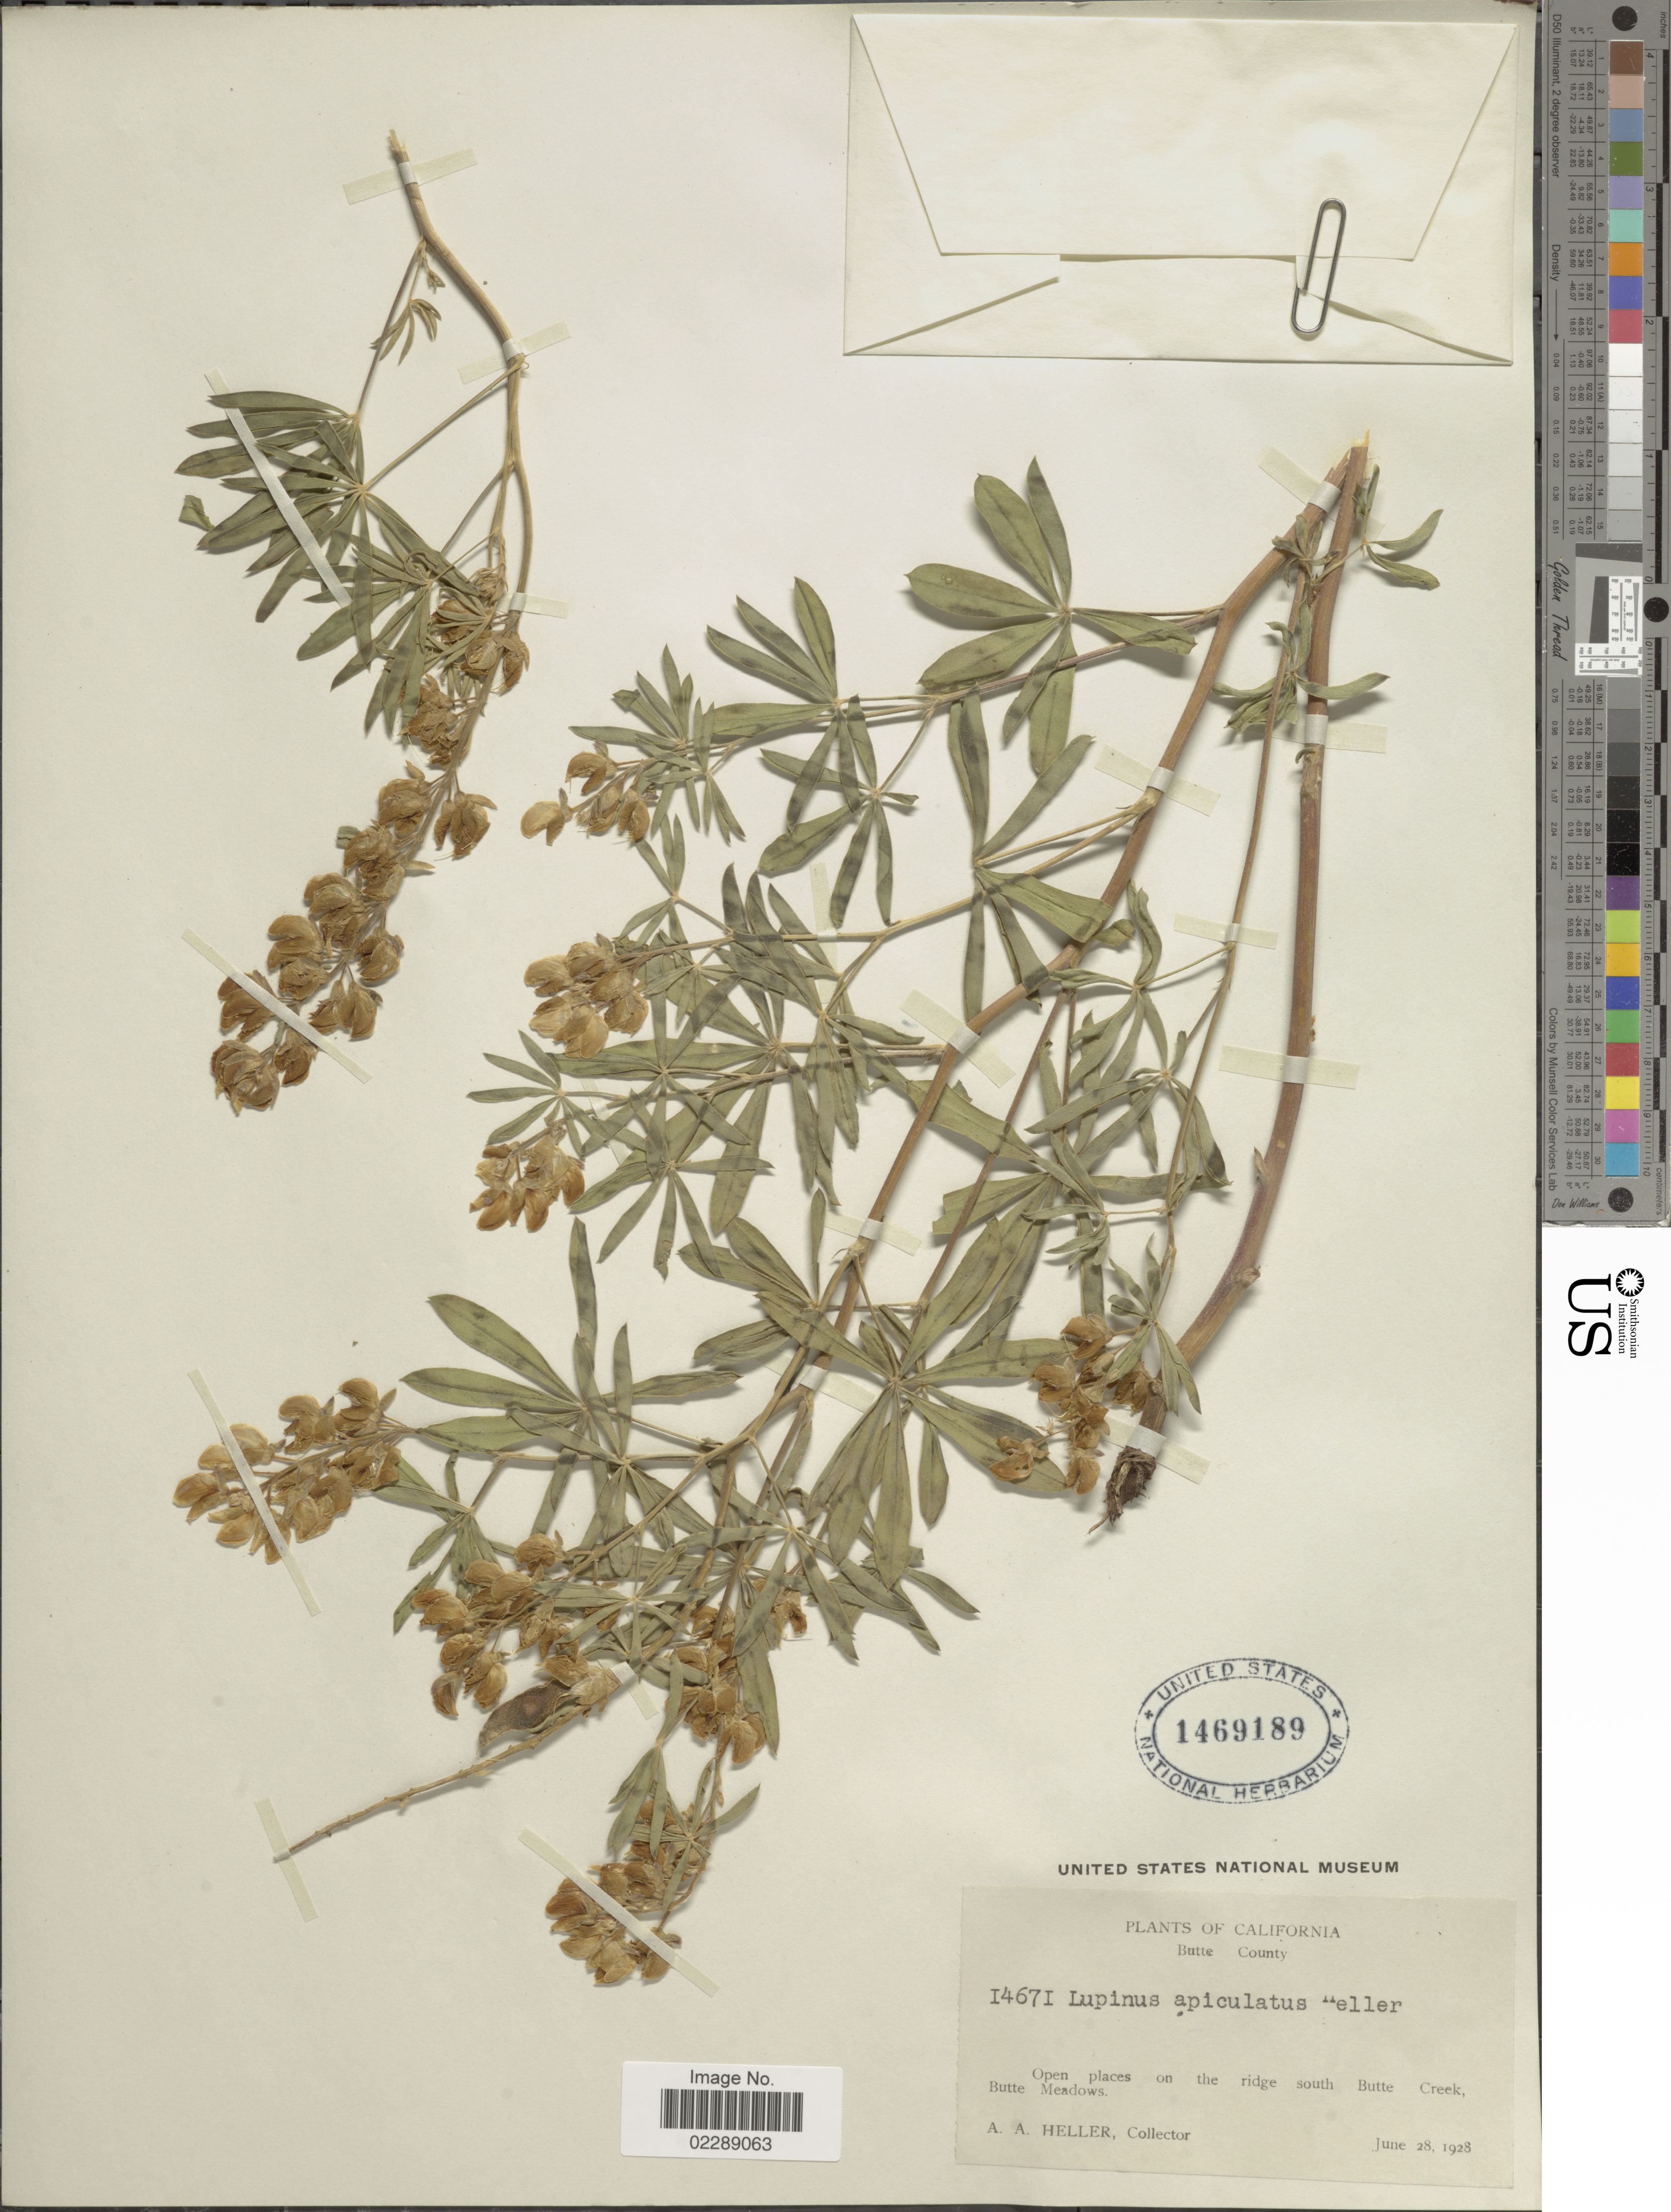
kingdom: Plantae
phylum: Tracheophyta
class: Magnoliopsida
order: Fabales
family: Fabaceae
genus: Lupinus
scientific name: Lupinus sp.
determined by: Strong, Mark T., (BOT), Smithsonian Institution - National Museum of Natural History (UNITED STATES)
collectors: A. A. Heller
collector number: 14671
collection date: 1928-06-28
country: United States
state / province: California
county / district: Butte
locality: Butte County, Open places on the ridge south Butte Creek, Butte Meadows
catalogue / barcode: US 1469189